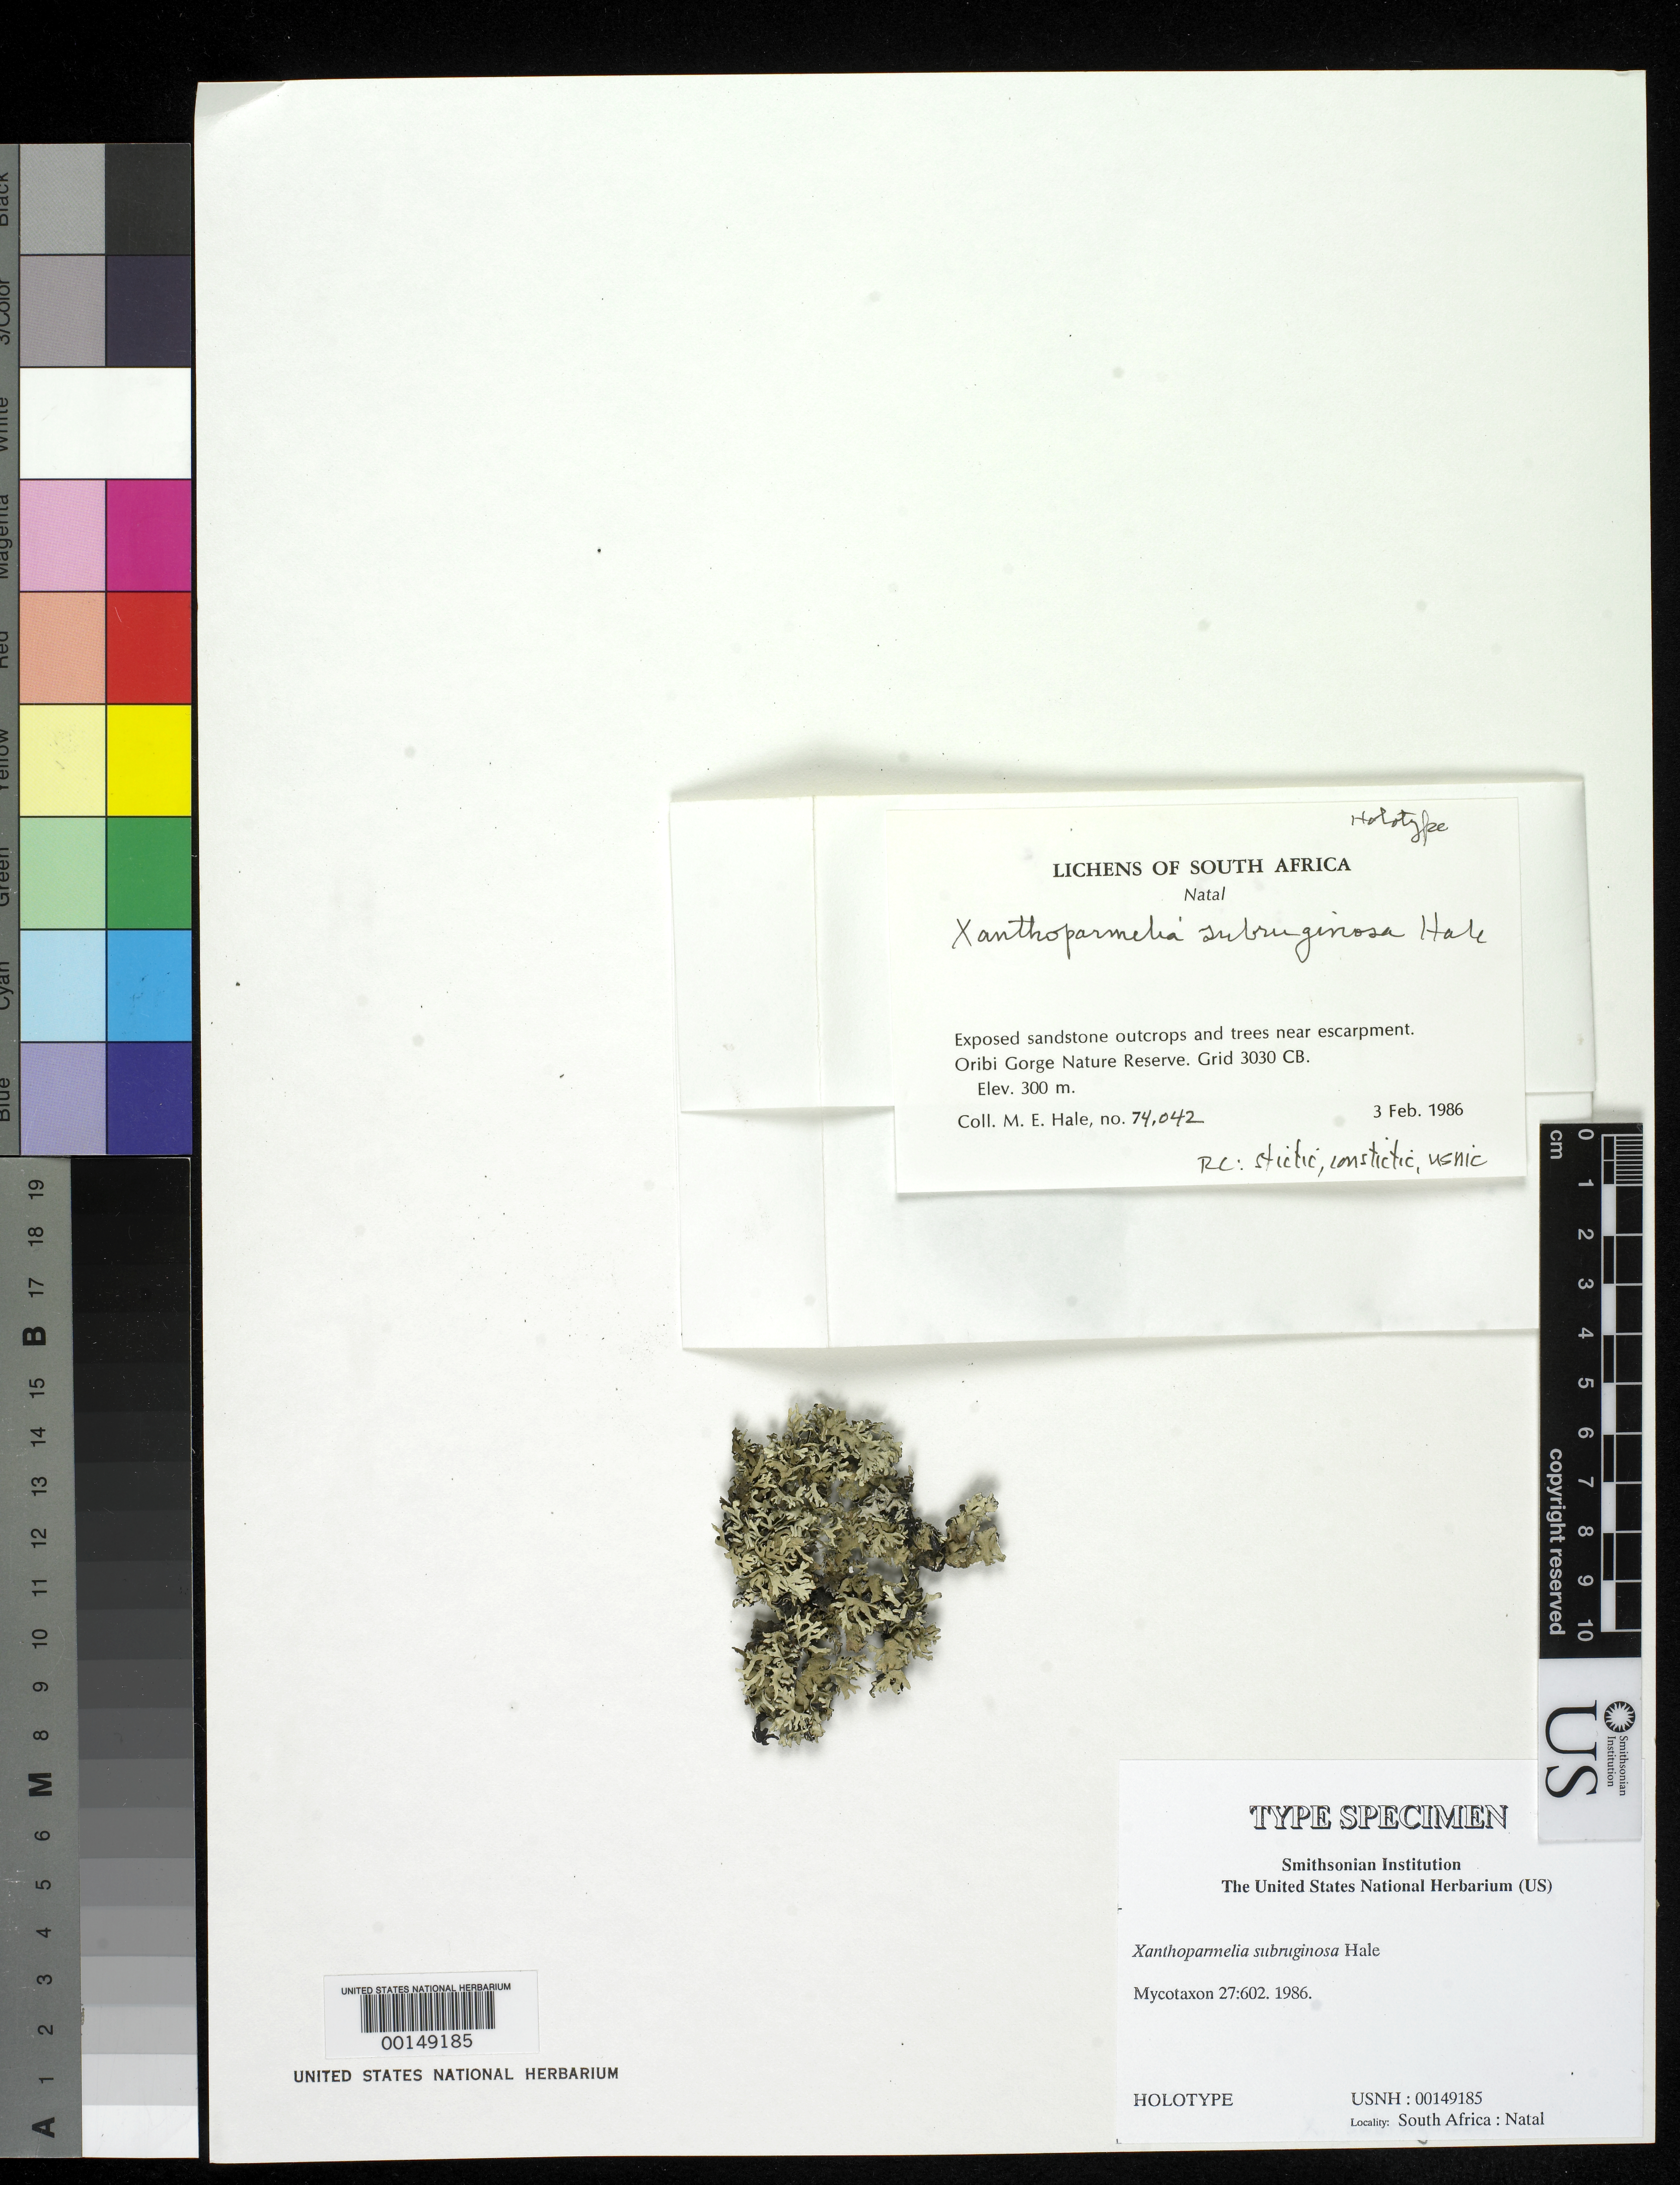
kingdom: Fungi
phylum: Ascomycota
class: Lecanoromycetes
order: Lecanorales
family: Parmeliaceae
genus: Xanthoparmelia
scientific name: Xanthoparmelia subruginosa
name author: Hale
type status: Holotype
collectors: M. Hale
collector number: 74042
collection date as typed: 03 Feb 1986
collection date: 1986-02-17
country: South Africa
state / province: KwaZulu-Natal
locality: Oribi Gorge Nature Reserve, Grid 3030 CB, exposed sandstone outcrops and trees near escarpment.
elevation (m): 300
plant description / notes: Day printed on packet is incorrect. Hale field notebooks (SIA Acc. 12-427) reviewed by Ian Medeiros; this collection number and locality correspond to 17 Feb. 1986.